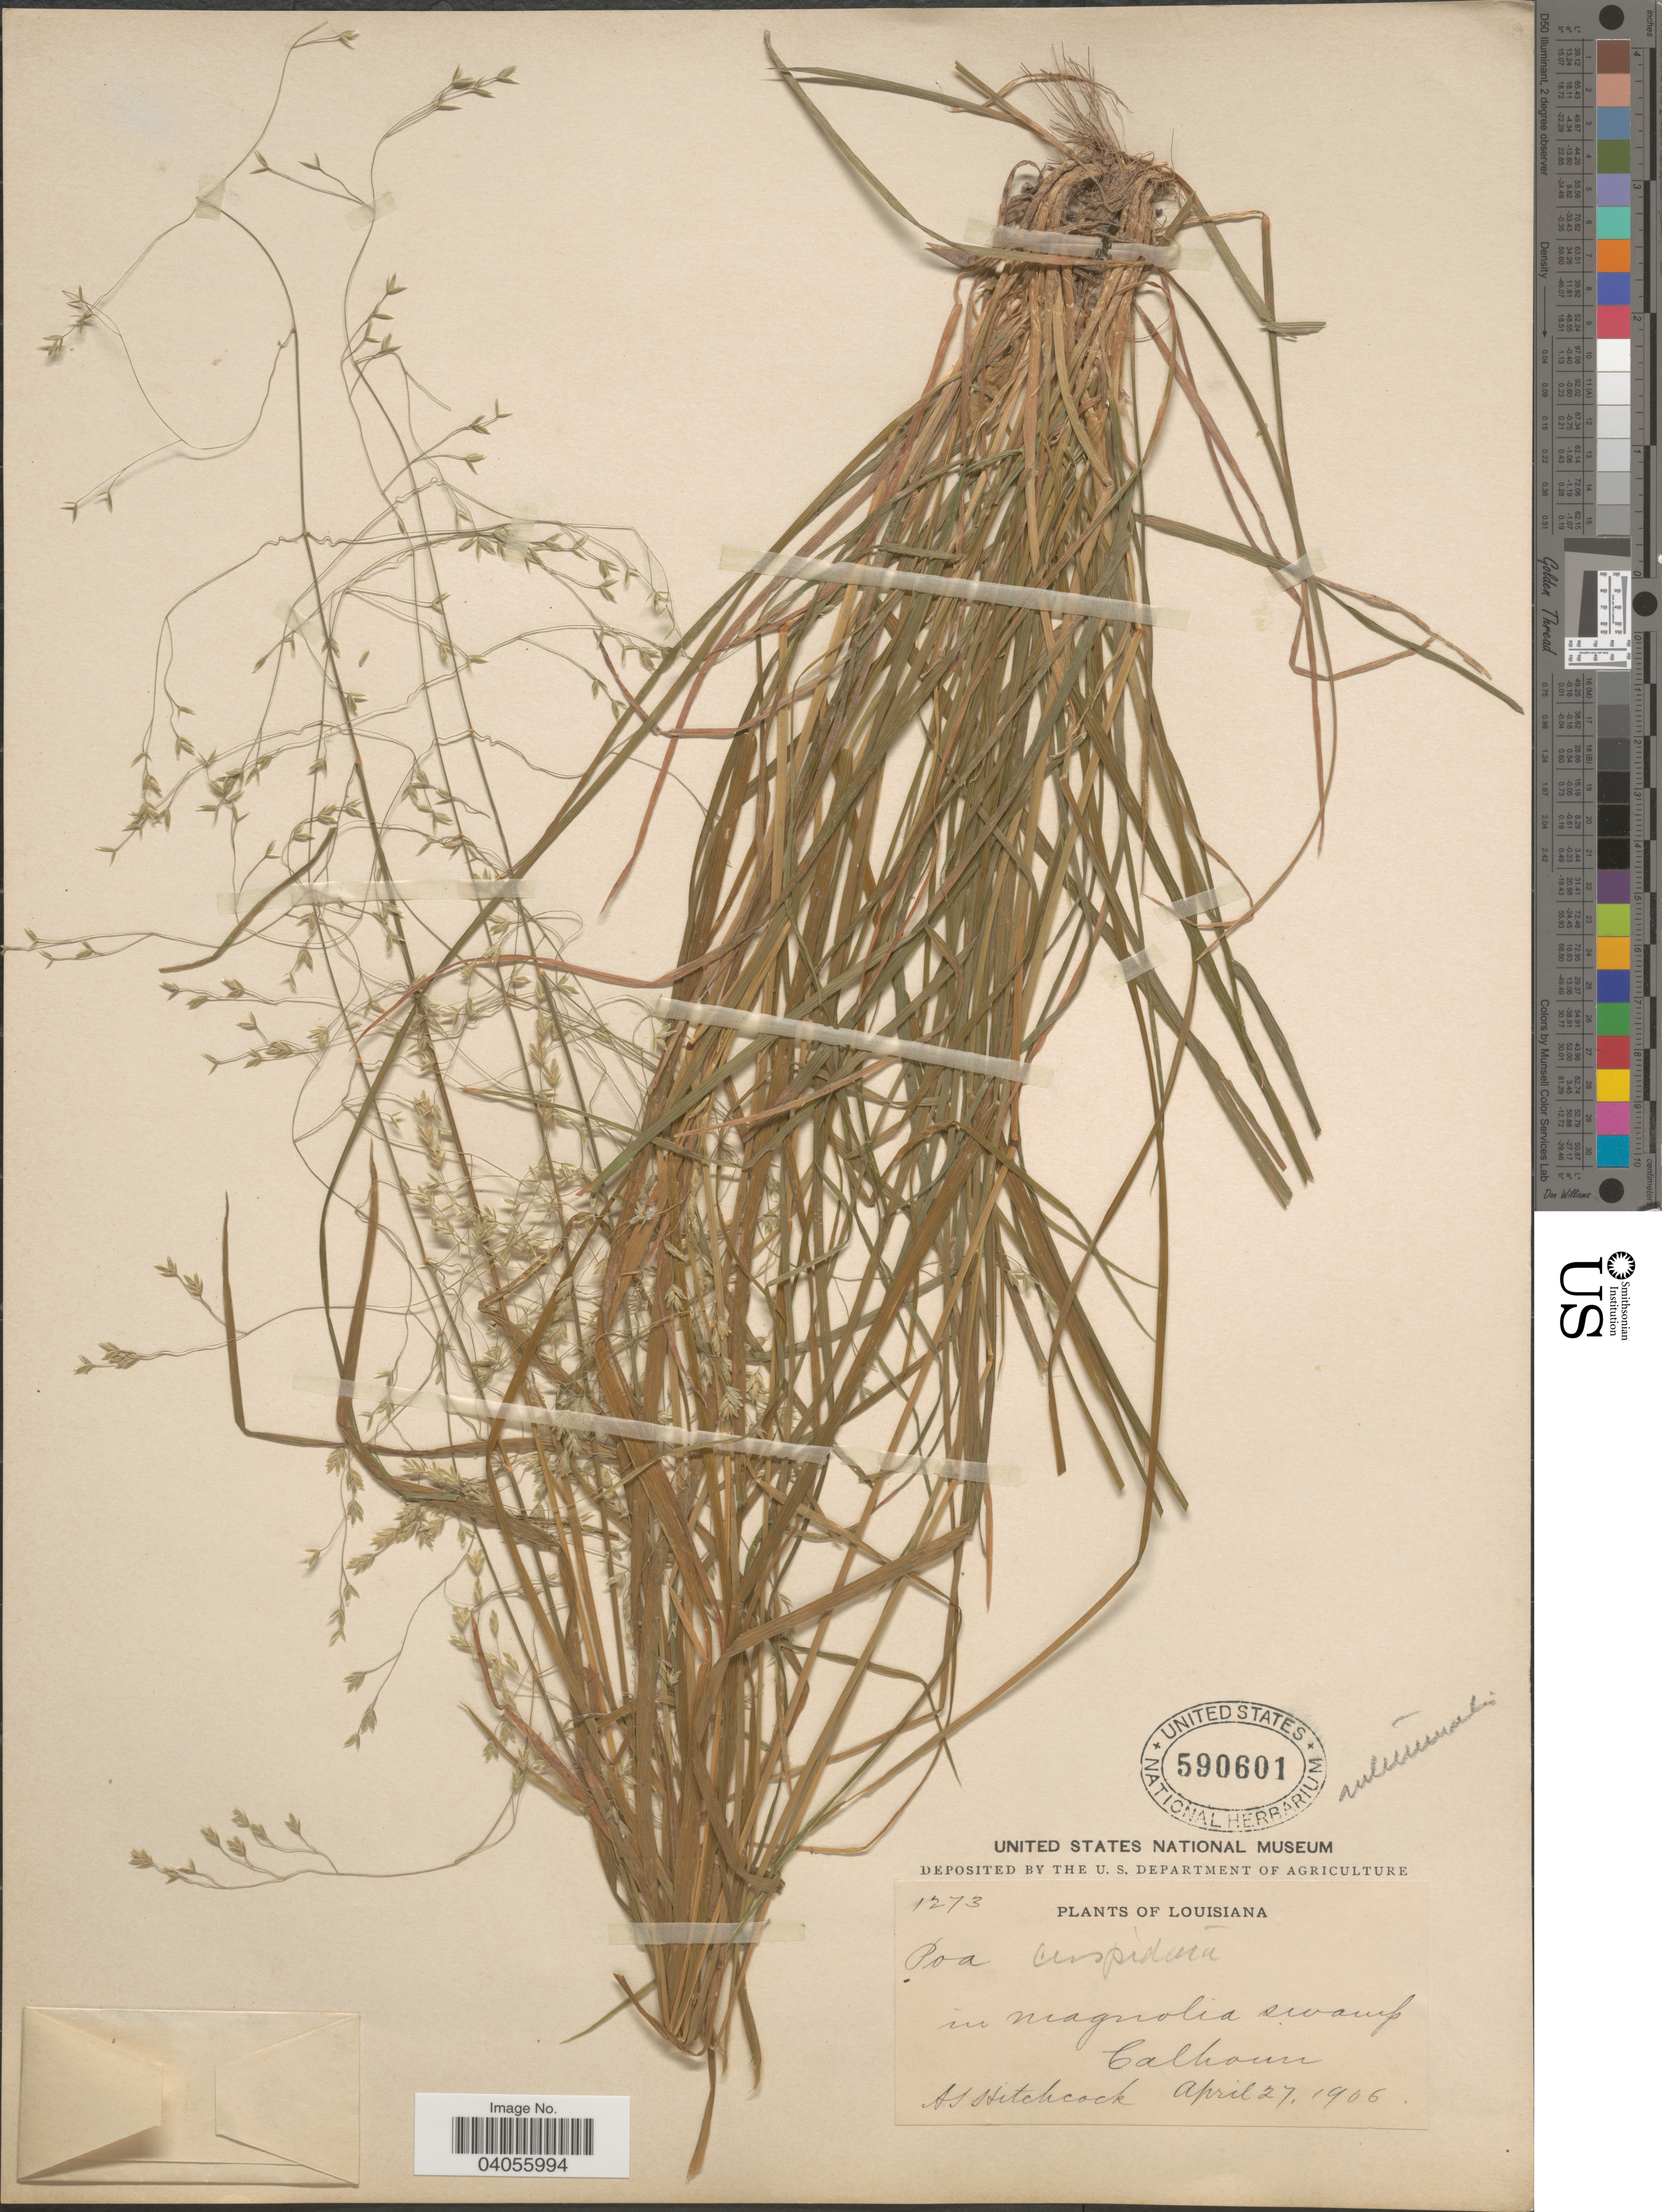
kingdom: Plantae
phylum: Tracheophyta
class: Liliopsida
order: Poales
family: Poaceae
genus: Poa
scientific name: Poa autumnalis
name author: Muhl. ex Elliott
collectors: A. S. Hitchcock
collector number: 1273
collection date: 1906-04-27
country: United States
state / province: Louisiana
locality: In magnolia swamp. Calhoun.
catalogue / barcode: US 590601